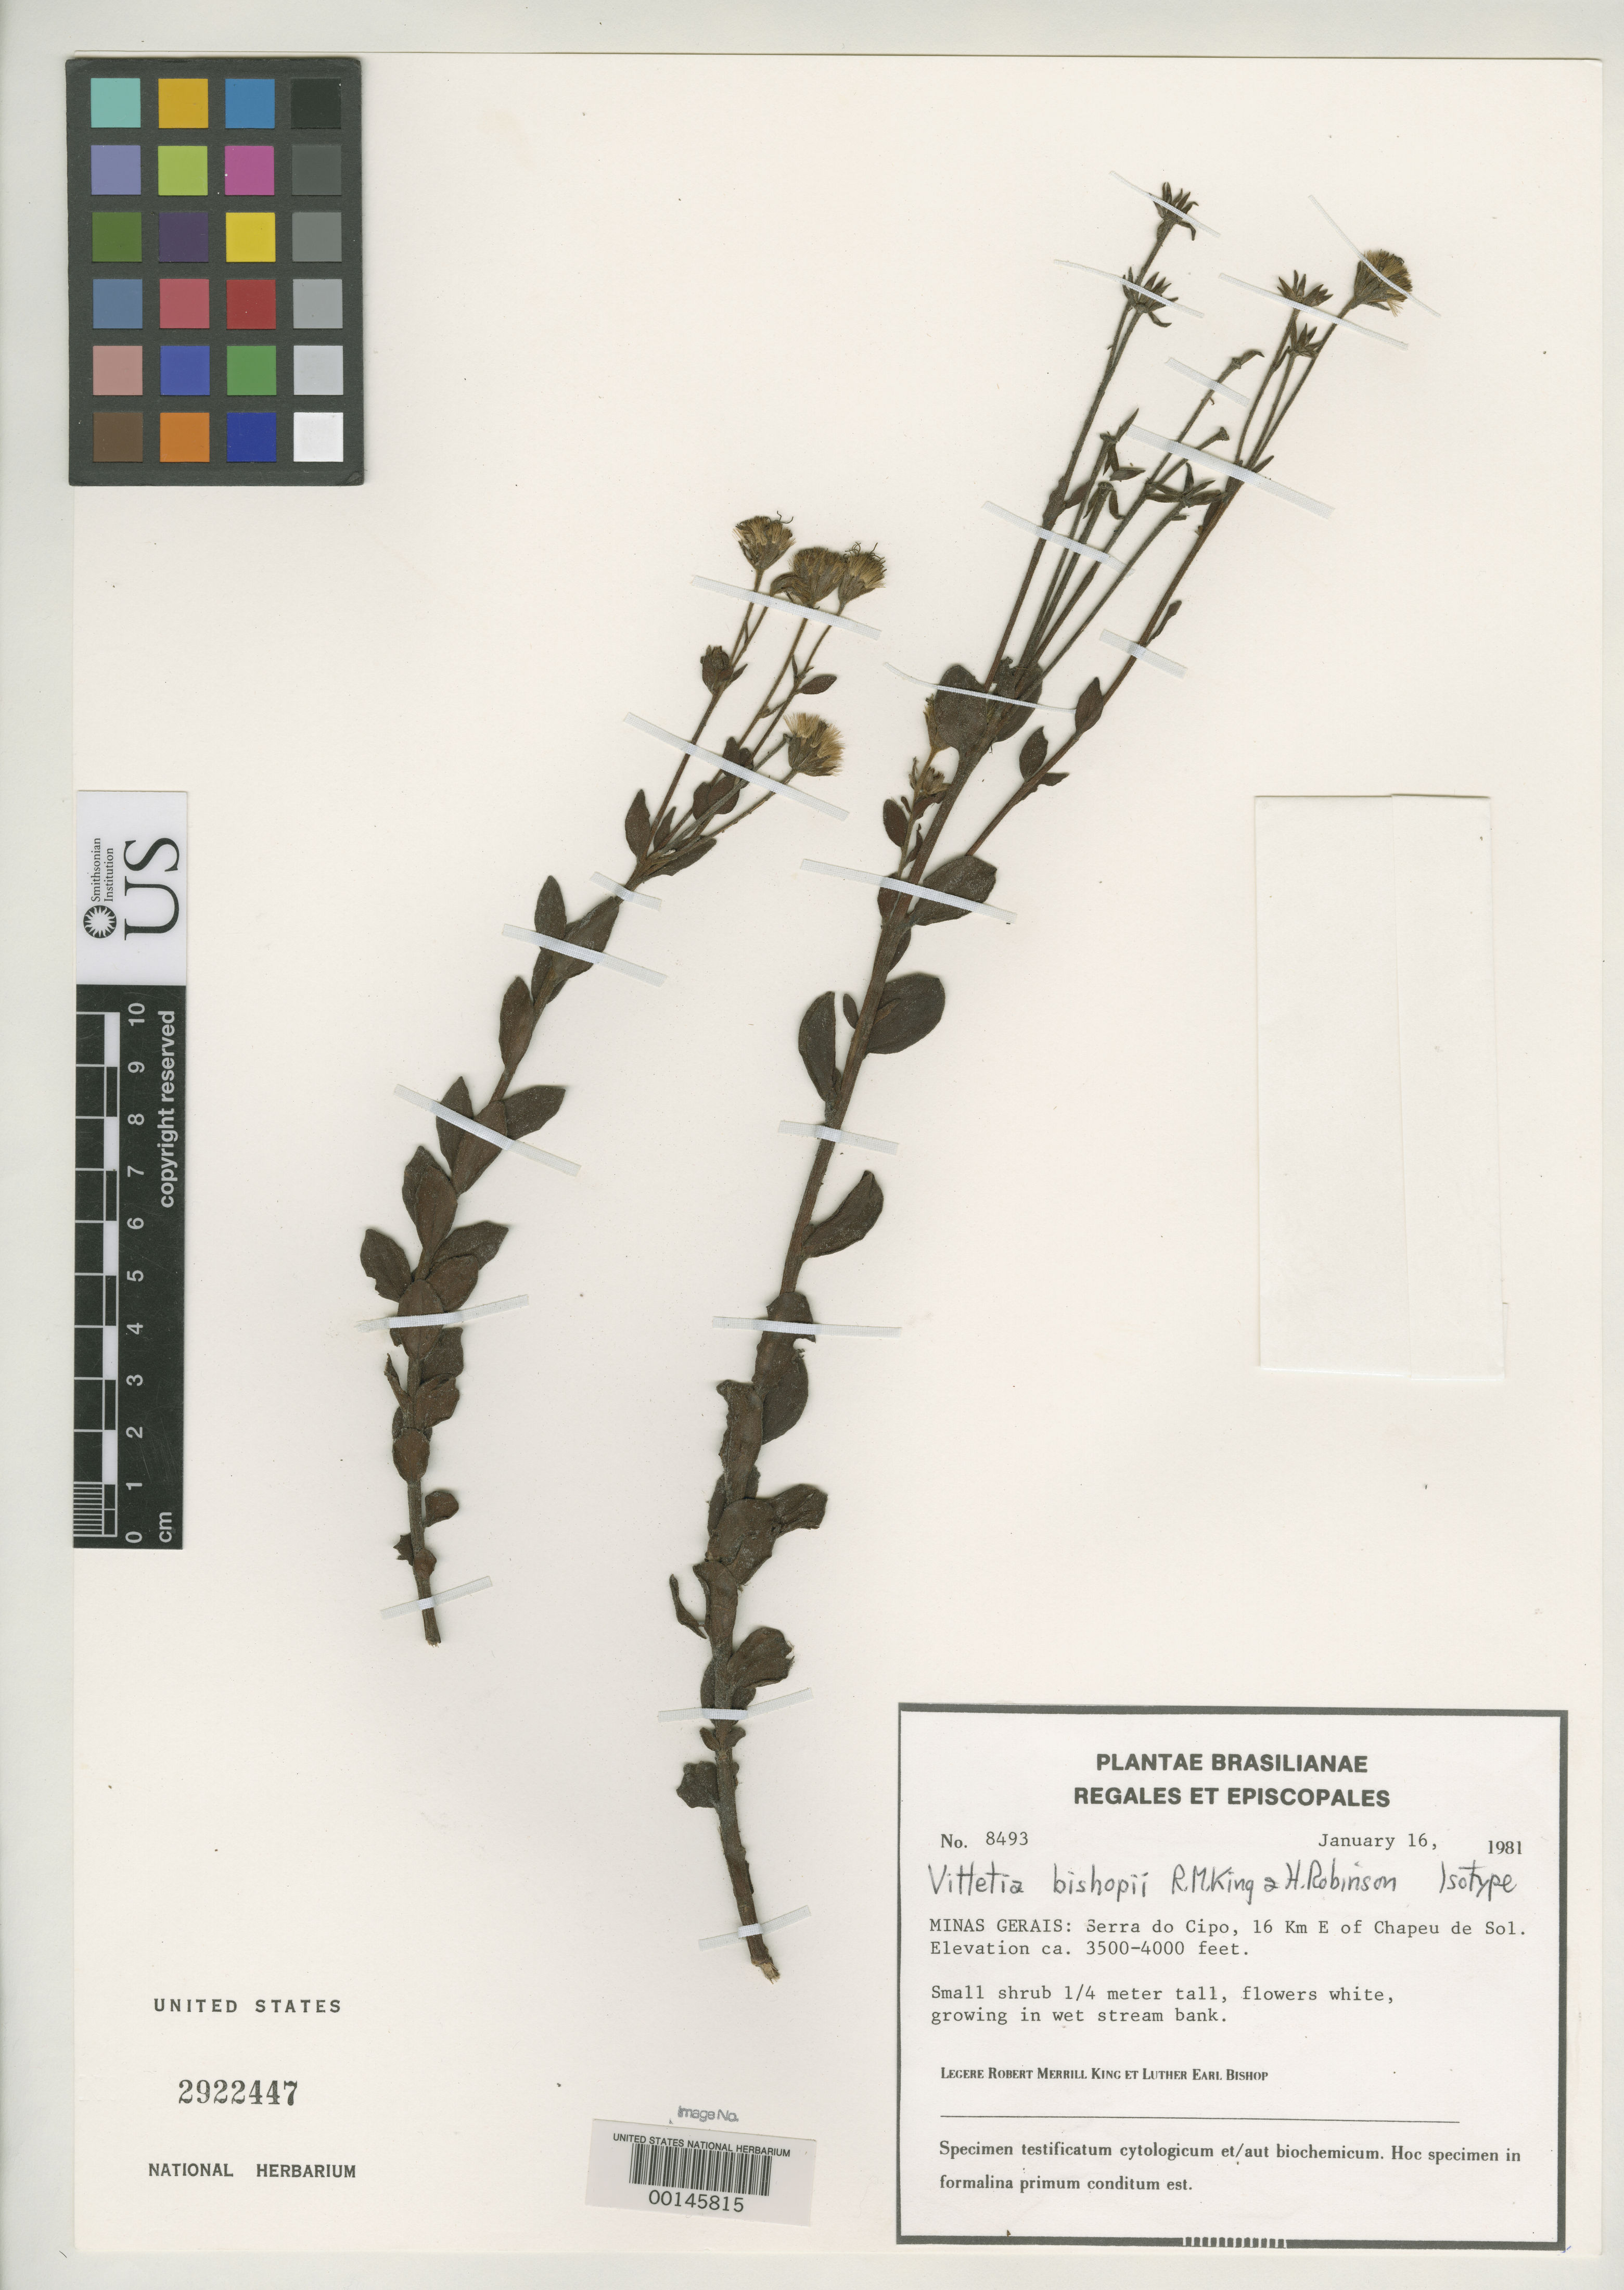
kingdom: Plantae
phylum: Tracheophyta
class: Magnoliopsida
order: Asterales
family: Asteraceae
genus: Vittetia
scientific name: Vittetia bishopii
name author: R.M. King & H. Rob.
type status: Isotype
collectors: R. M. King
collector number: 8493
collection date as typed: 16 Jan 1981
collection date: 1981-01-16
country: Brazil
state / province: Minas Gerais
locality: Serra do Cipo; alt. 3500-4000 ft.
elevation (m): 1067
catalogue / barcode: US 2922447